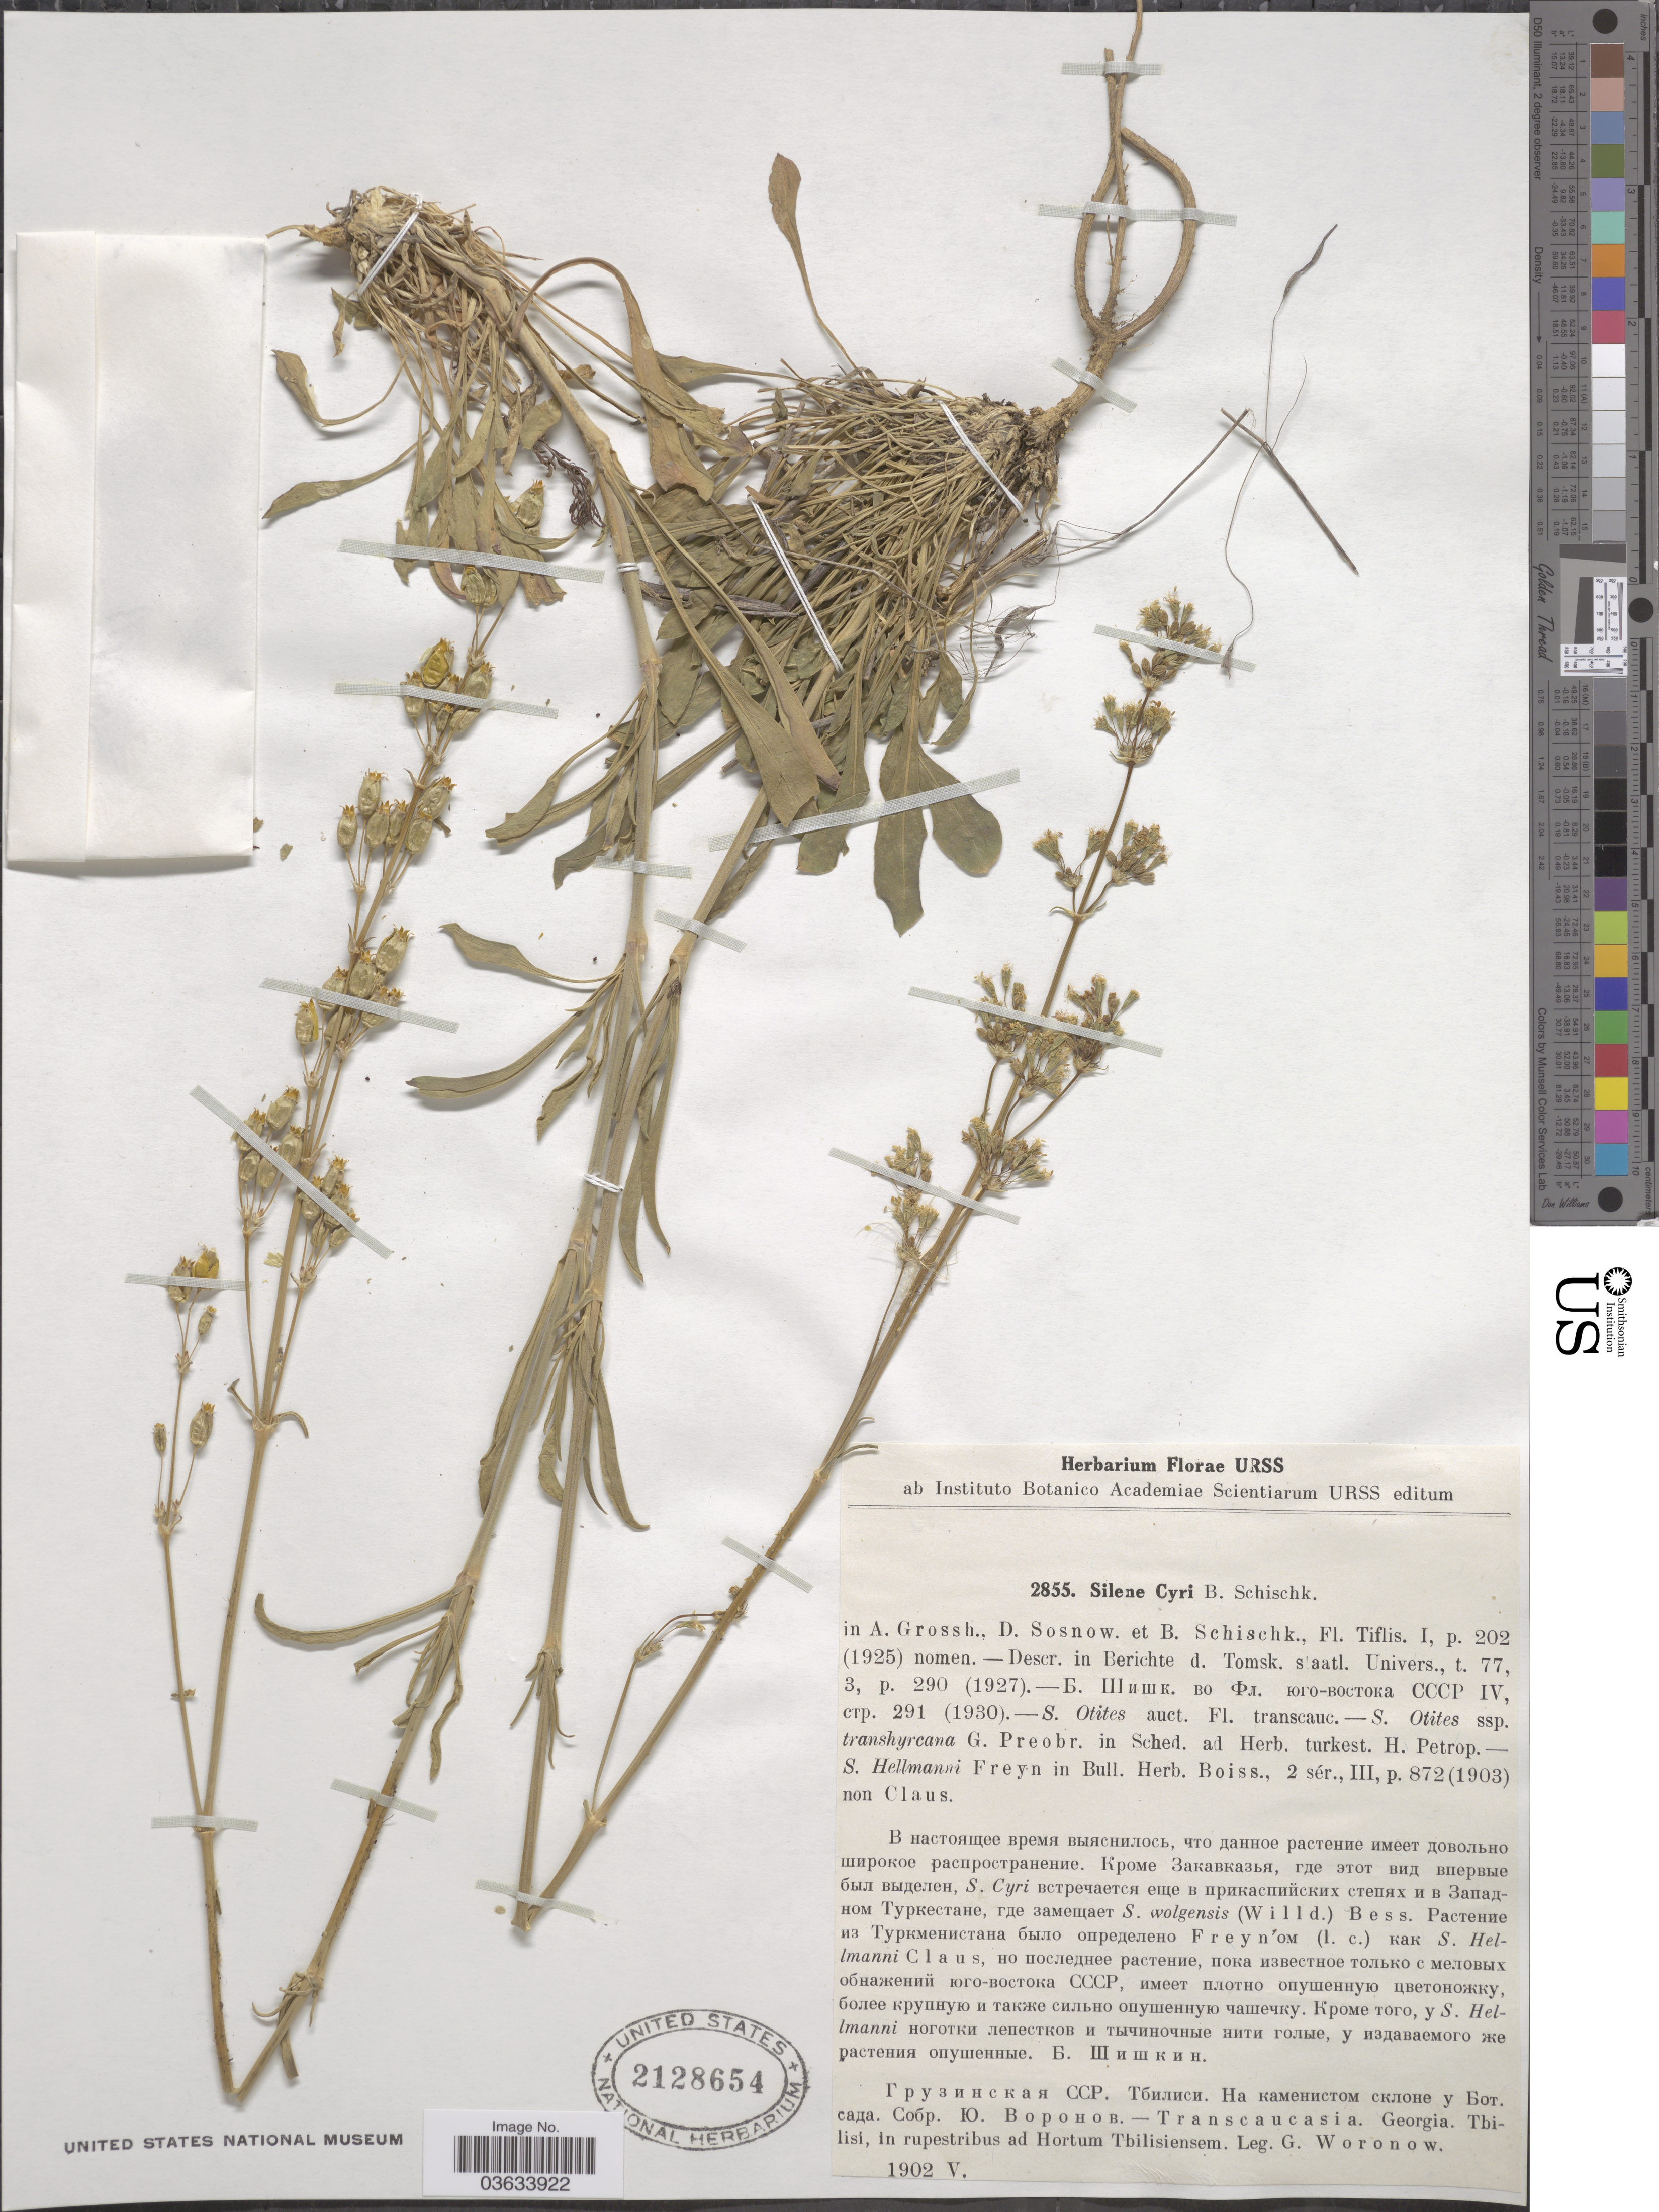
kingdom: Plantae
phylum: Tracheophyta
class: Magnoliopsida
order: Caryophyllales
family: Caryophyllaceae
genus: Silene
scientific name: Silene cyri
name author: Schischk.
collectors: G. Woronow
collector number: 2855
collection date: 1902-05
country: Georgia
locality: Transcaucasia. Tbilisi, in rupestribus ad Hortum Tbilisiensem.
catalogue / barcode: US 2128654